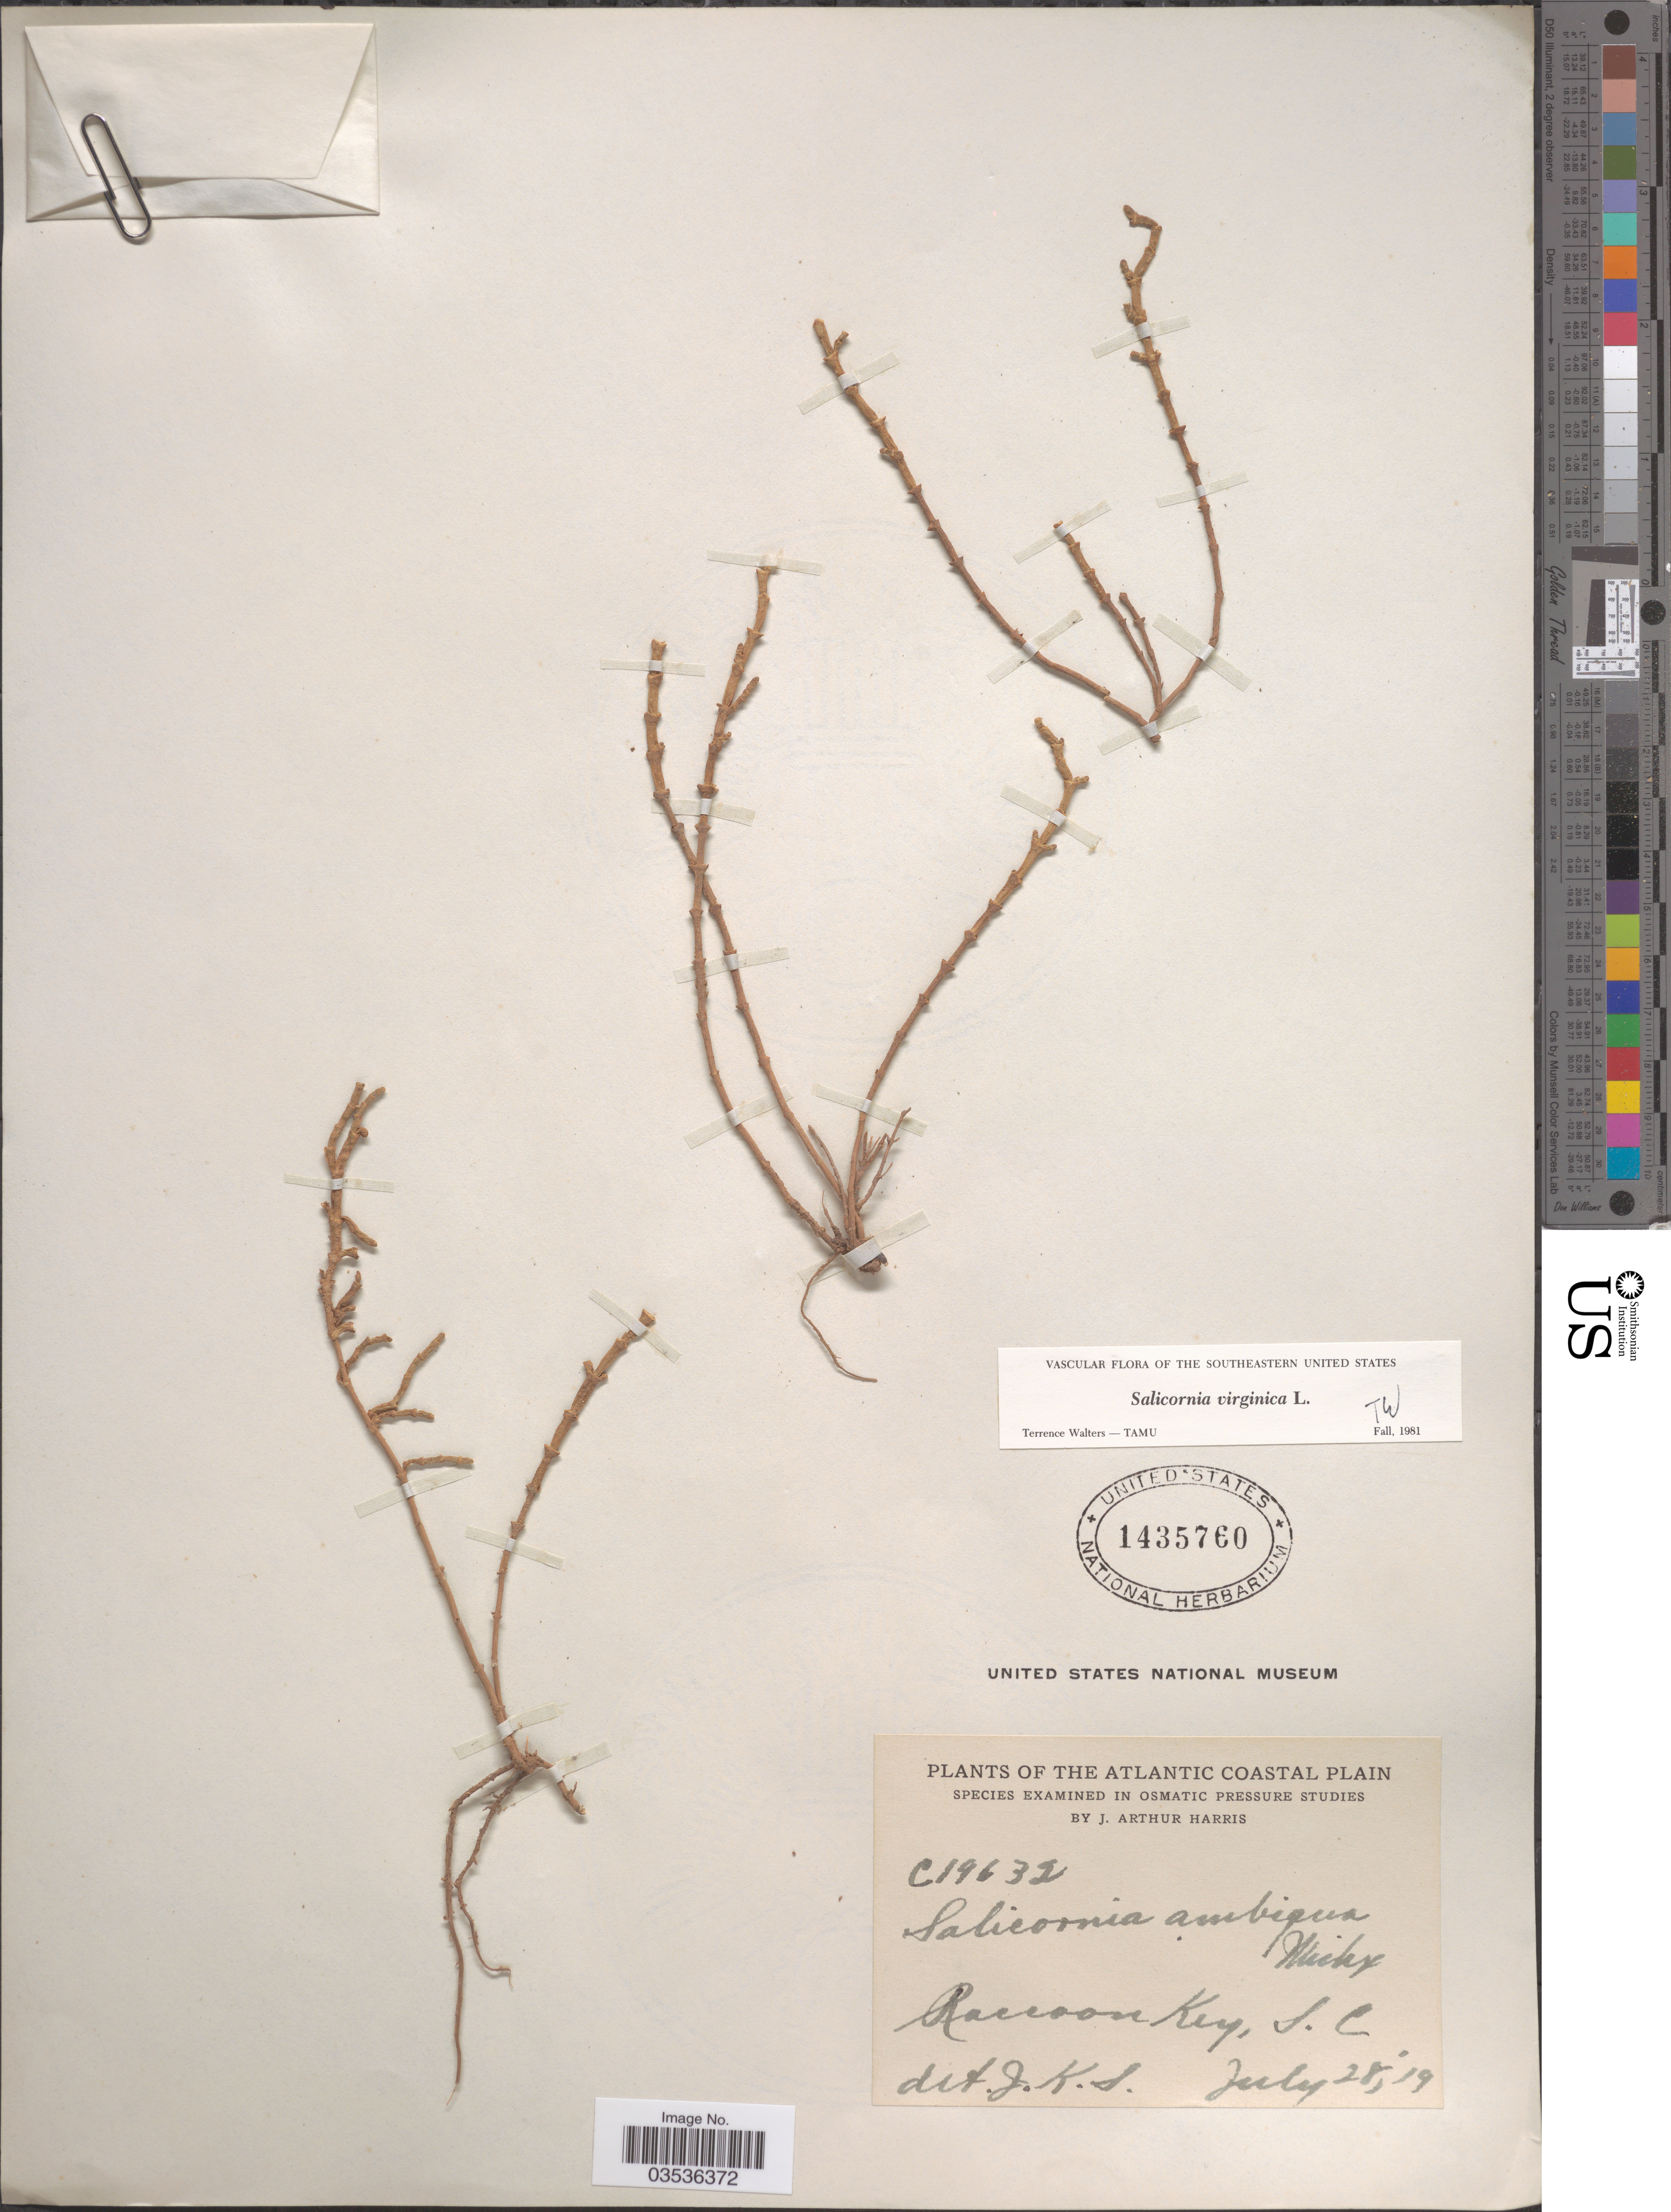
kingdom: Plantae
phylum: Tracheophyta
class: Magnoliopsida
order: Caryophyllales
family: Amaranthaceae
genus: Salicornia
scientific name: Salicornia ambigua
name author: Michx.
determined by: Strong, Mark T., (BOT), Smithsonian Institution - National Museum of Natural History (UNITED STATES)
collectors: J. A. Harris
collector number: C19632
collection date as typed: Transcribed d/m/y: 28/7/19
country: United States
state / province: South Carolina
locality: Raccoon Key. The Atlantic Coastal Plain.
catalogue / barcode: US 1435760